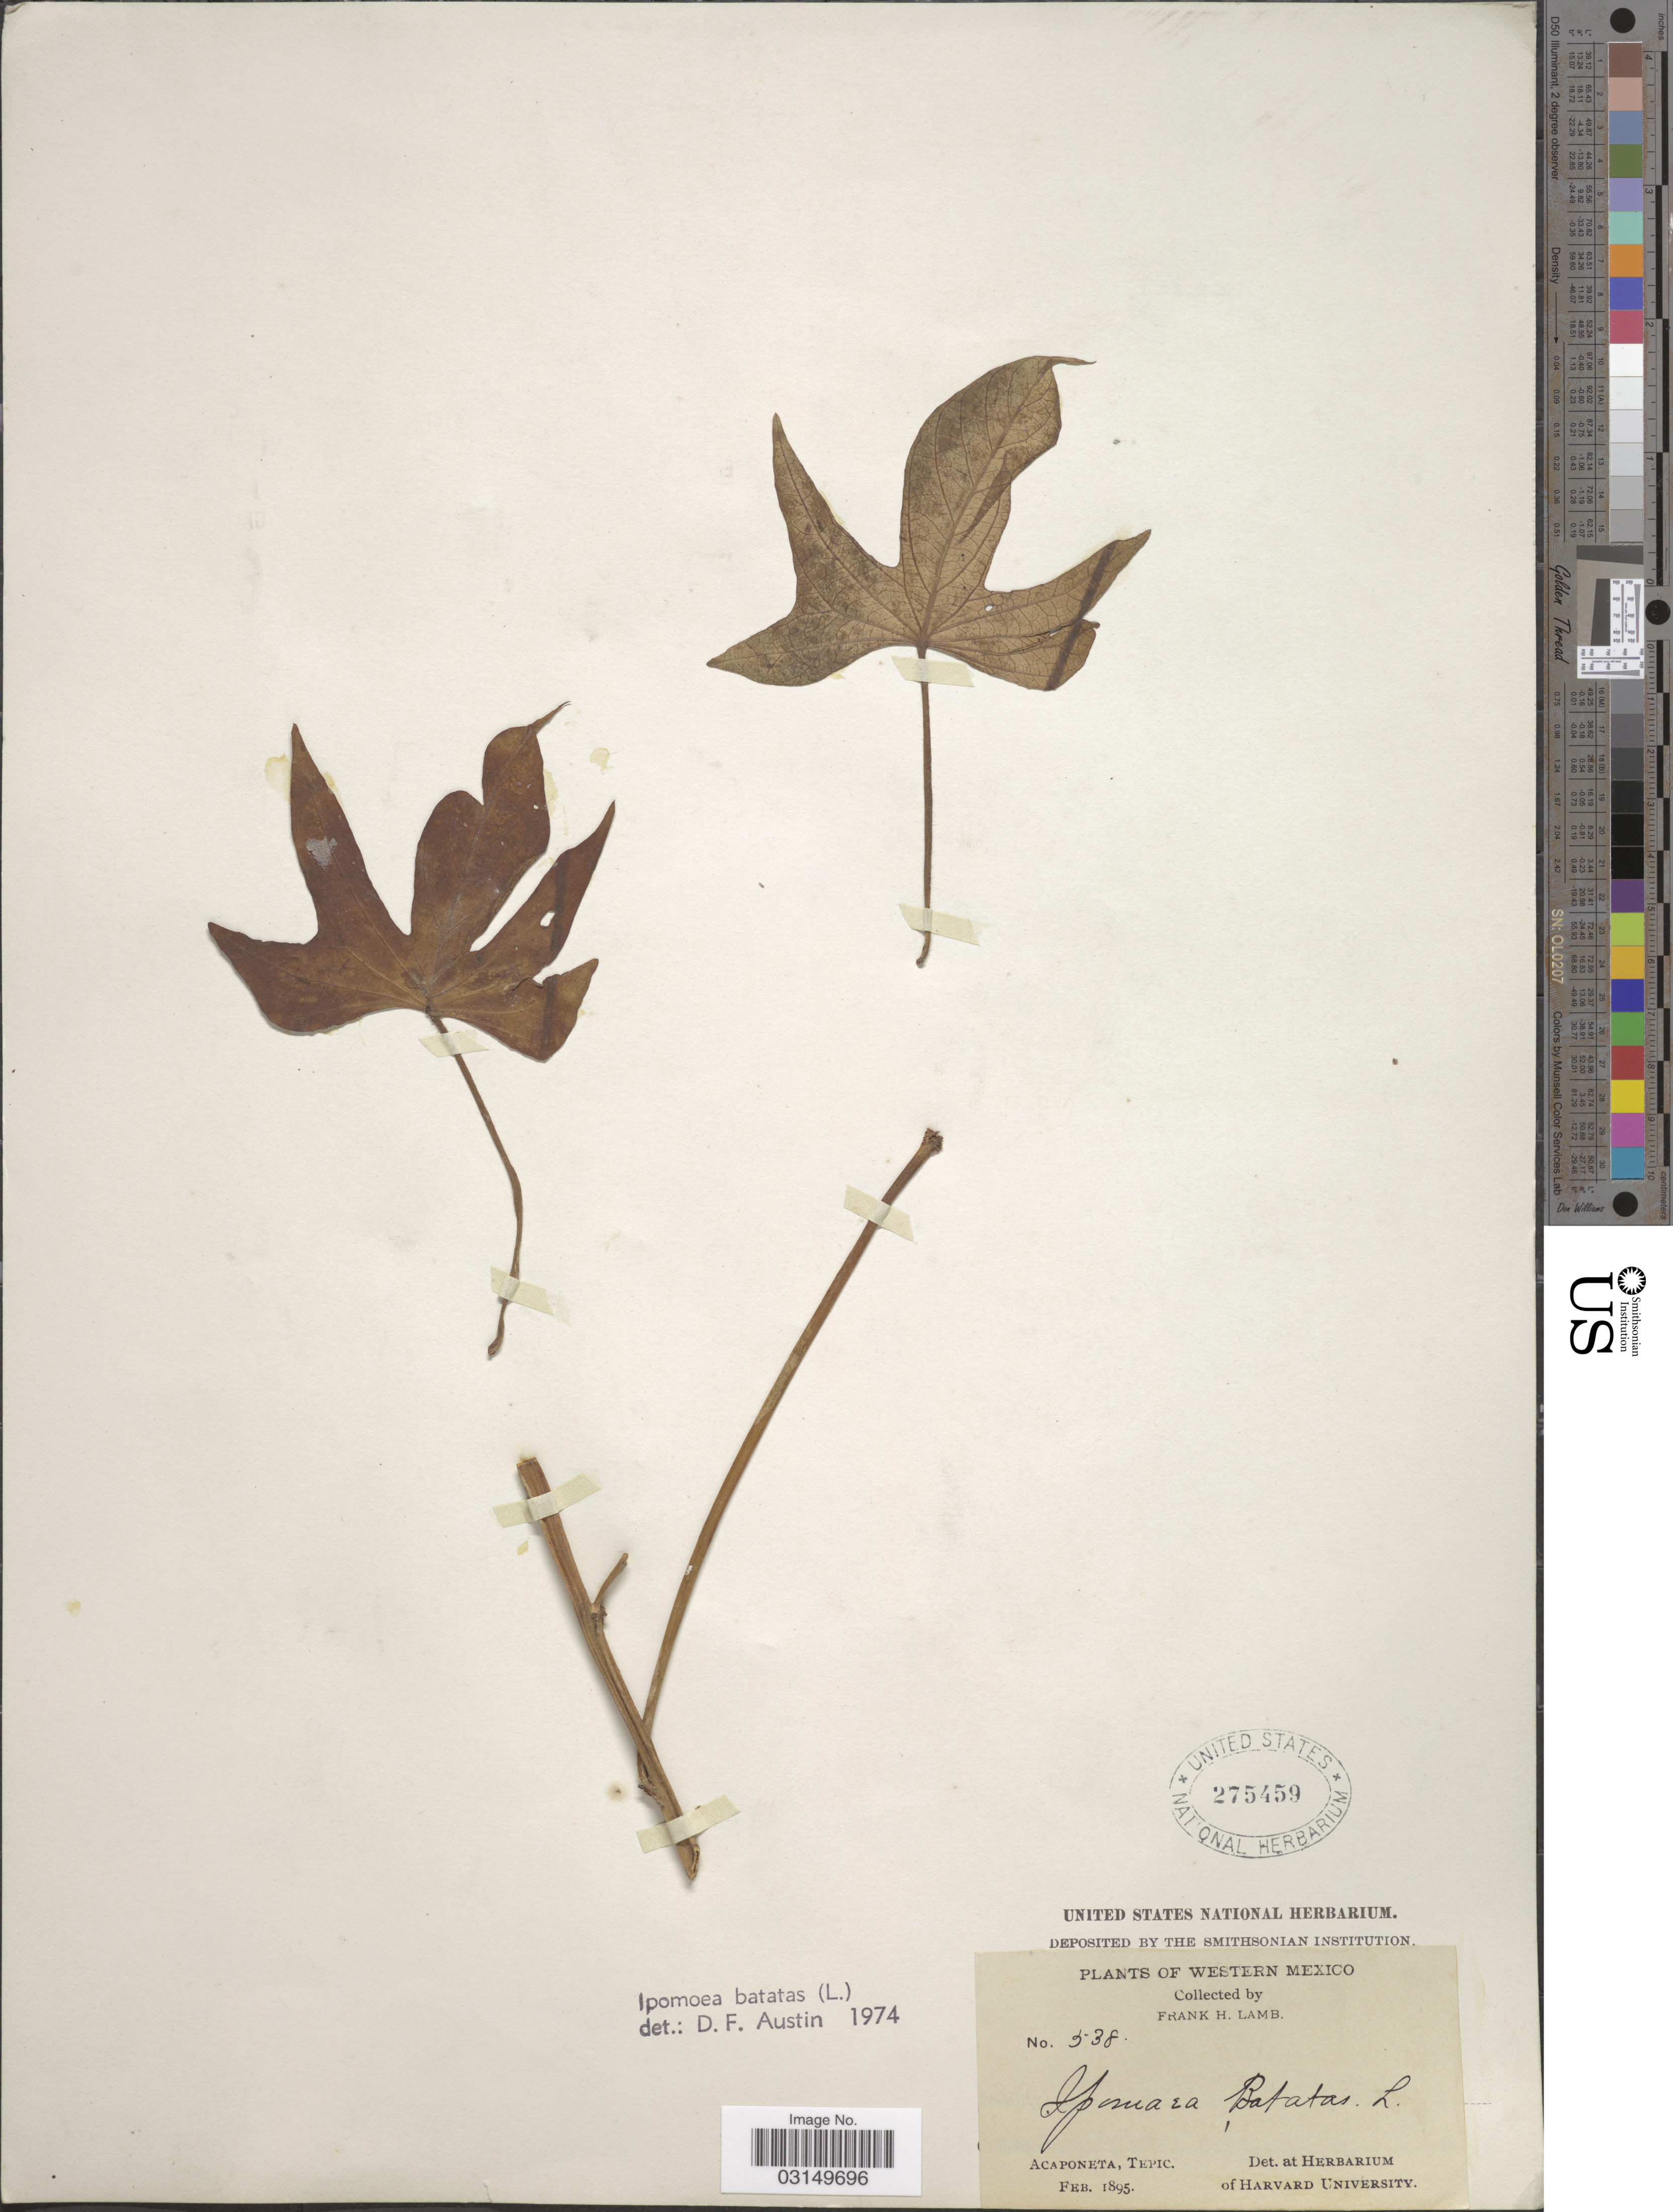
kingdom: Plantae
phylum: Tracheophyta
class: Magnoliopsida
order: Solanales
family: Convolvulaceae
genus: Ipomoea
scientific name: Ipomoea batatas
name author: (L.) Lam.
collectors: F. H. Lamb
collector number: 538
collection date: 1895-02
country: Mexico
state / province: Nayarit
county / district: Acaponeta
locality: Acaponeta, Tepic Territory [now Nayarit].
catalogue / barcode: US 275459